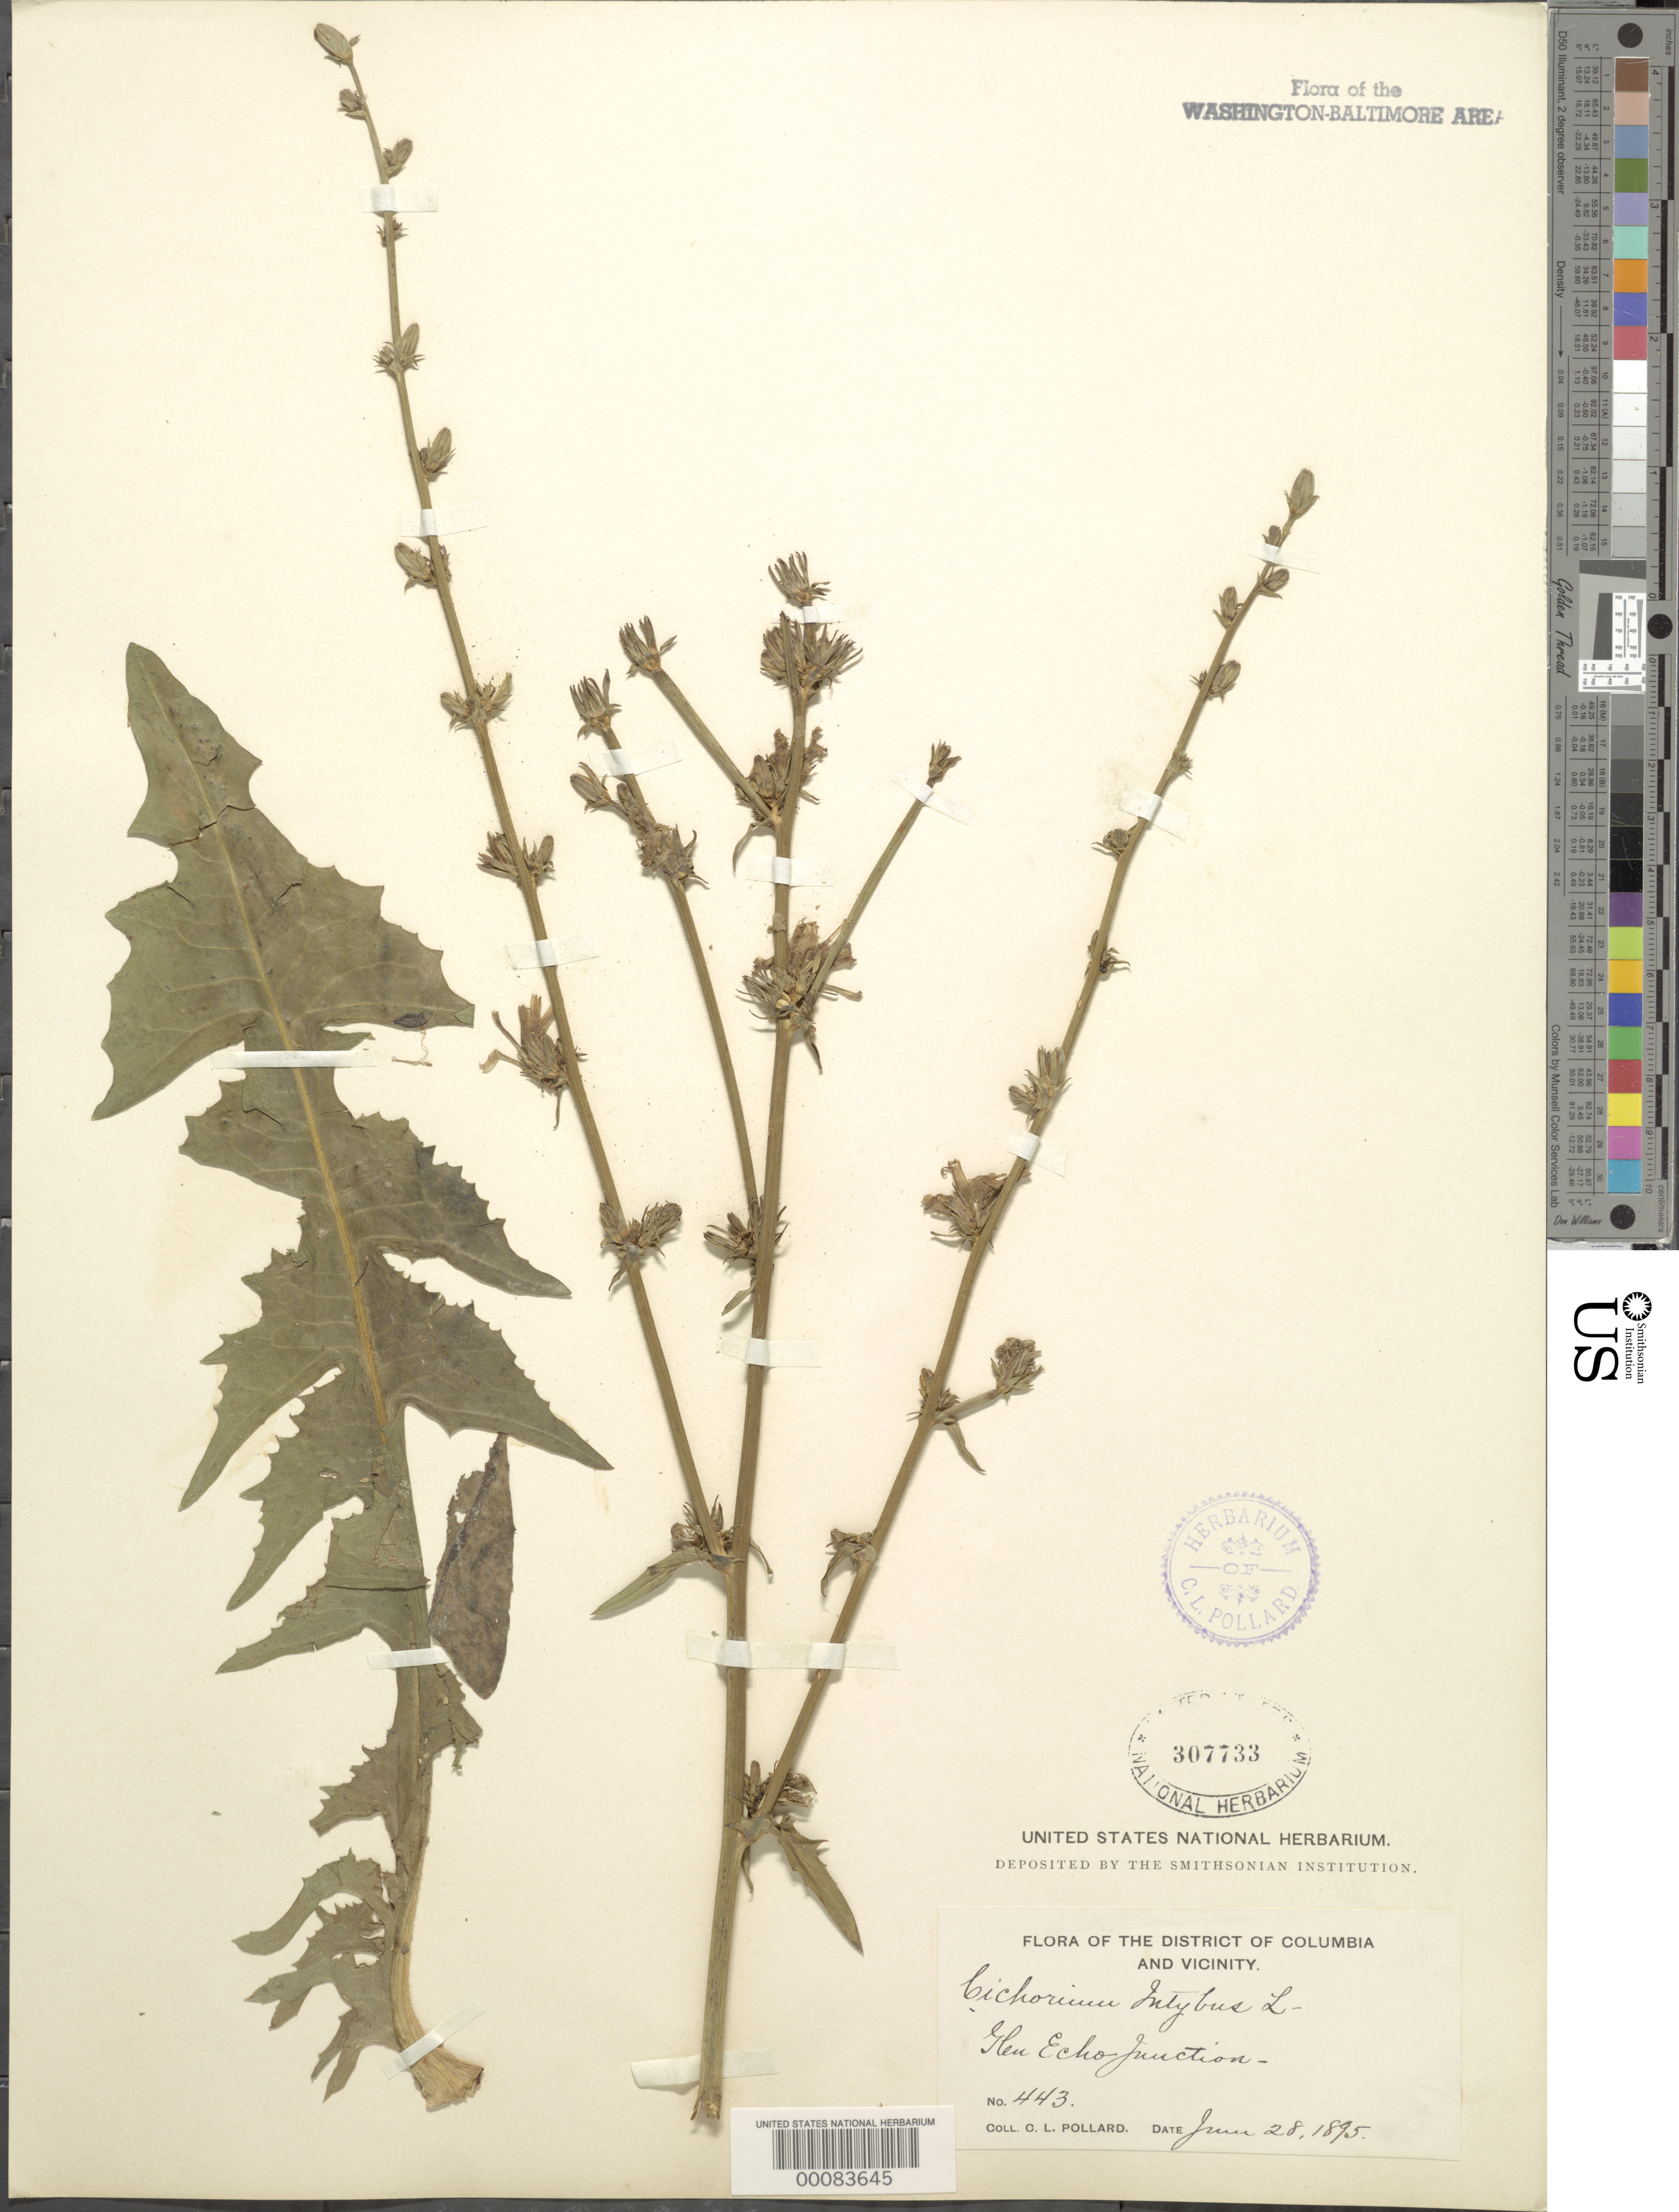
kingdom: Plantae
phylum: Tracheophyta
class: Magnoliopsida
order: Asterales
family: Asteraceae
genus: Cichorium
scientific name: Cichorium intybus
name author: L.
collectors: C. L. Pollard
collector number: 443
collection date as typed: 28 Jun 1895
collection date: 1895-06-28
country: United States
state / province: Maryland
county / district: Montgomery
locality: Glen Echo junction C. & O. Canal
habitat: Roadsides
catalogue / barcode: US 307733